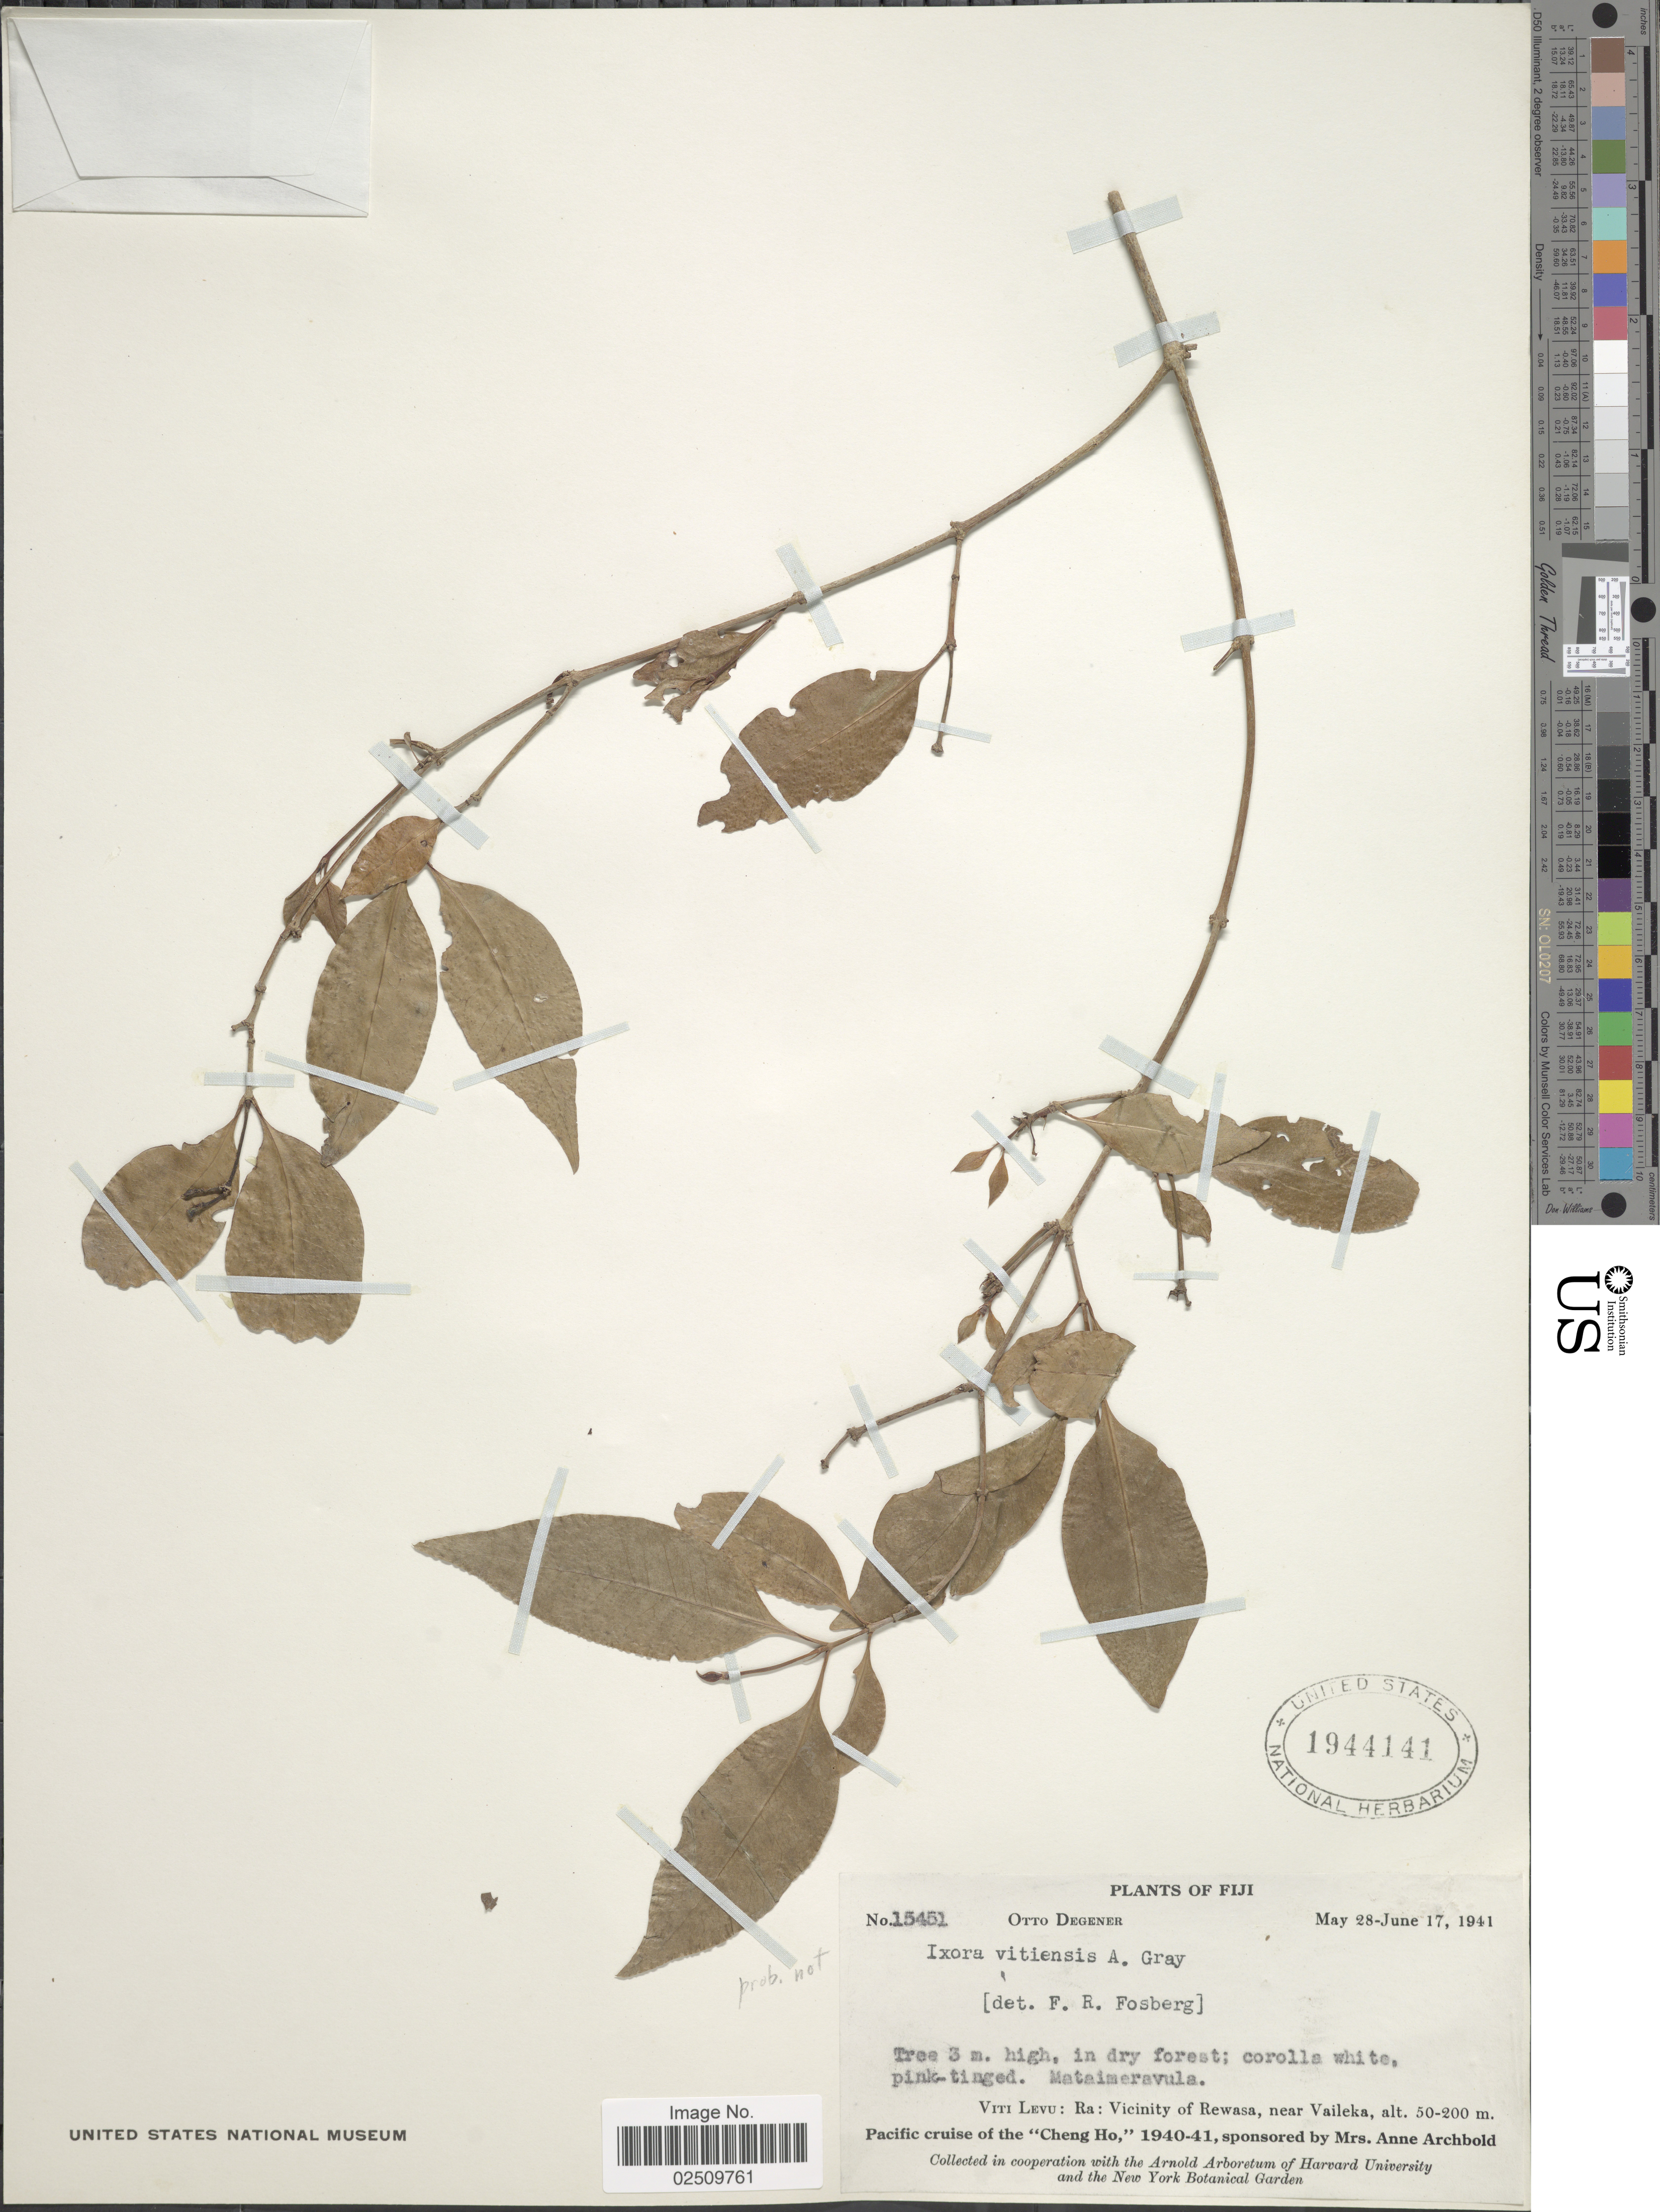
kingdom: Plantae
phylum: Tracheophyta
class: Magnoliopsida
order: Gentianales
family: Rubiaceae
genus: Ixora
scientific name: Ixora vitiensis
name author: A. Gray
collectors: O. Degener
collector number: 15451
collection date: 1941-05-28/1941-06-17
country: Fiji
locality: Mataimeravula. Viti Levu: Ra : Vicinity of Rewasa, near Vaileka.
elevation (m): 50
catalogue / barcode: US 1944141